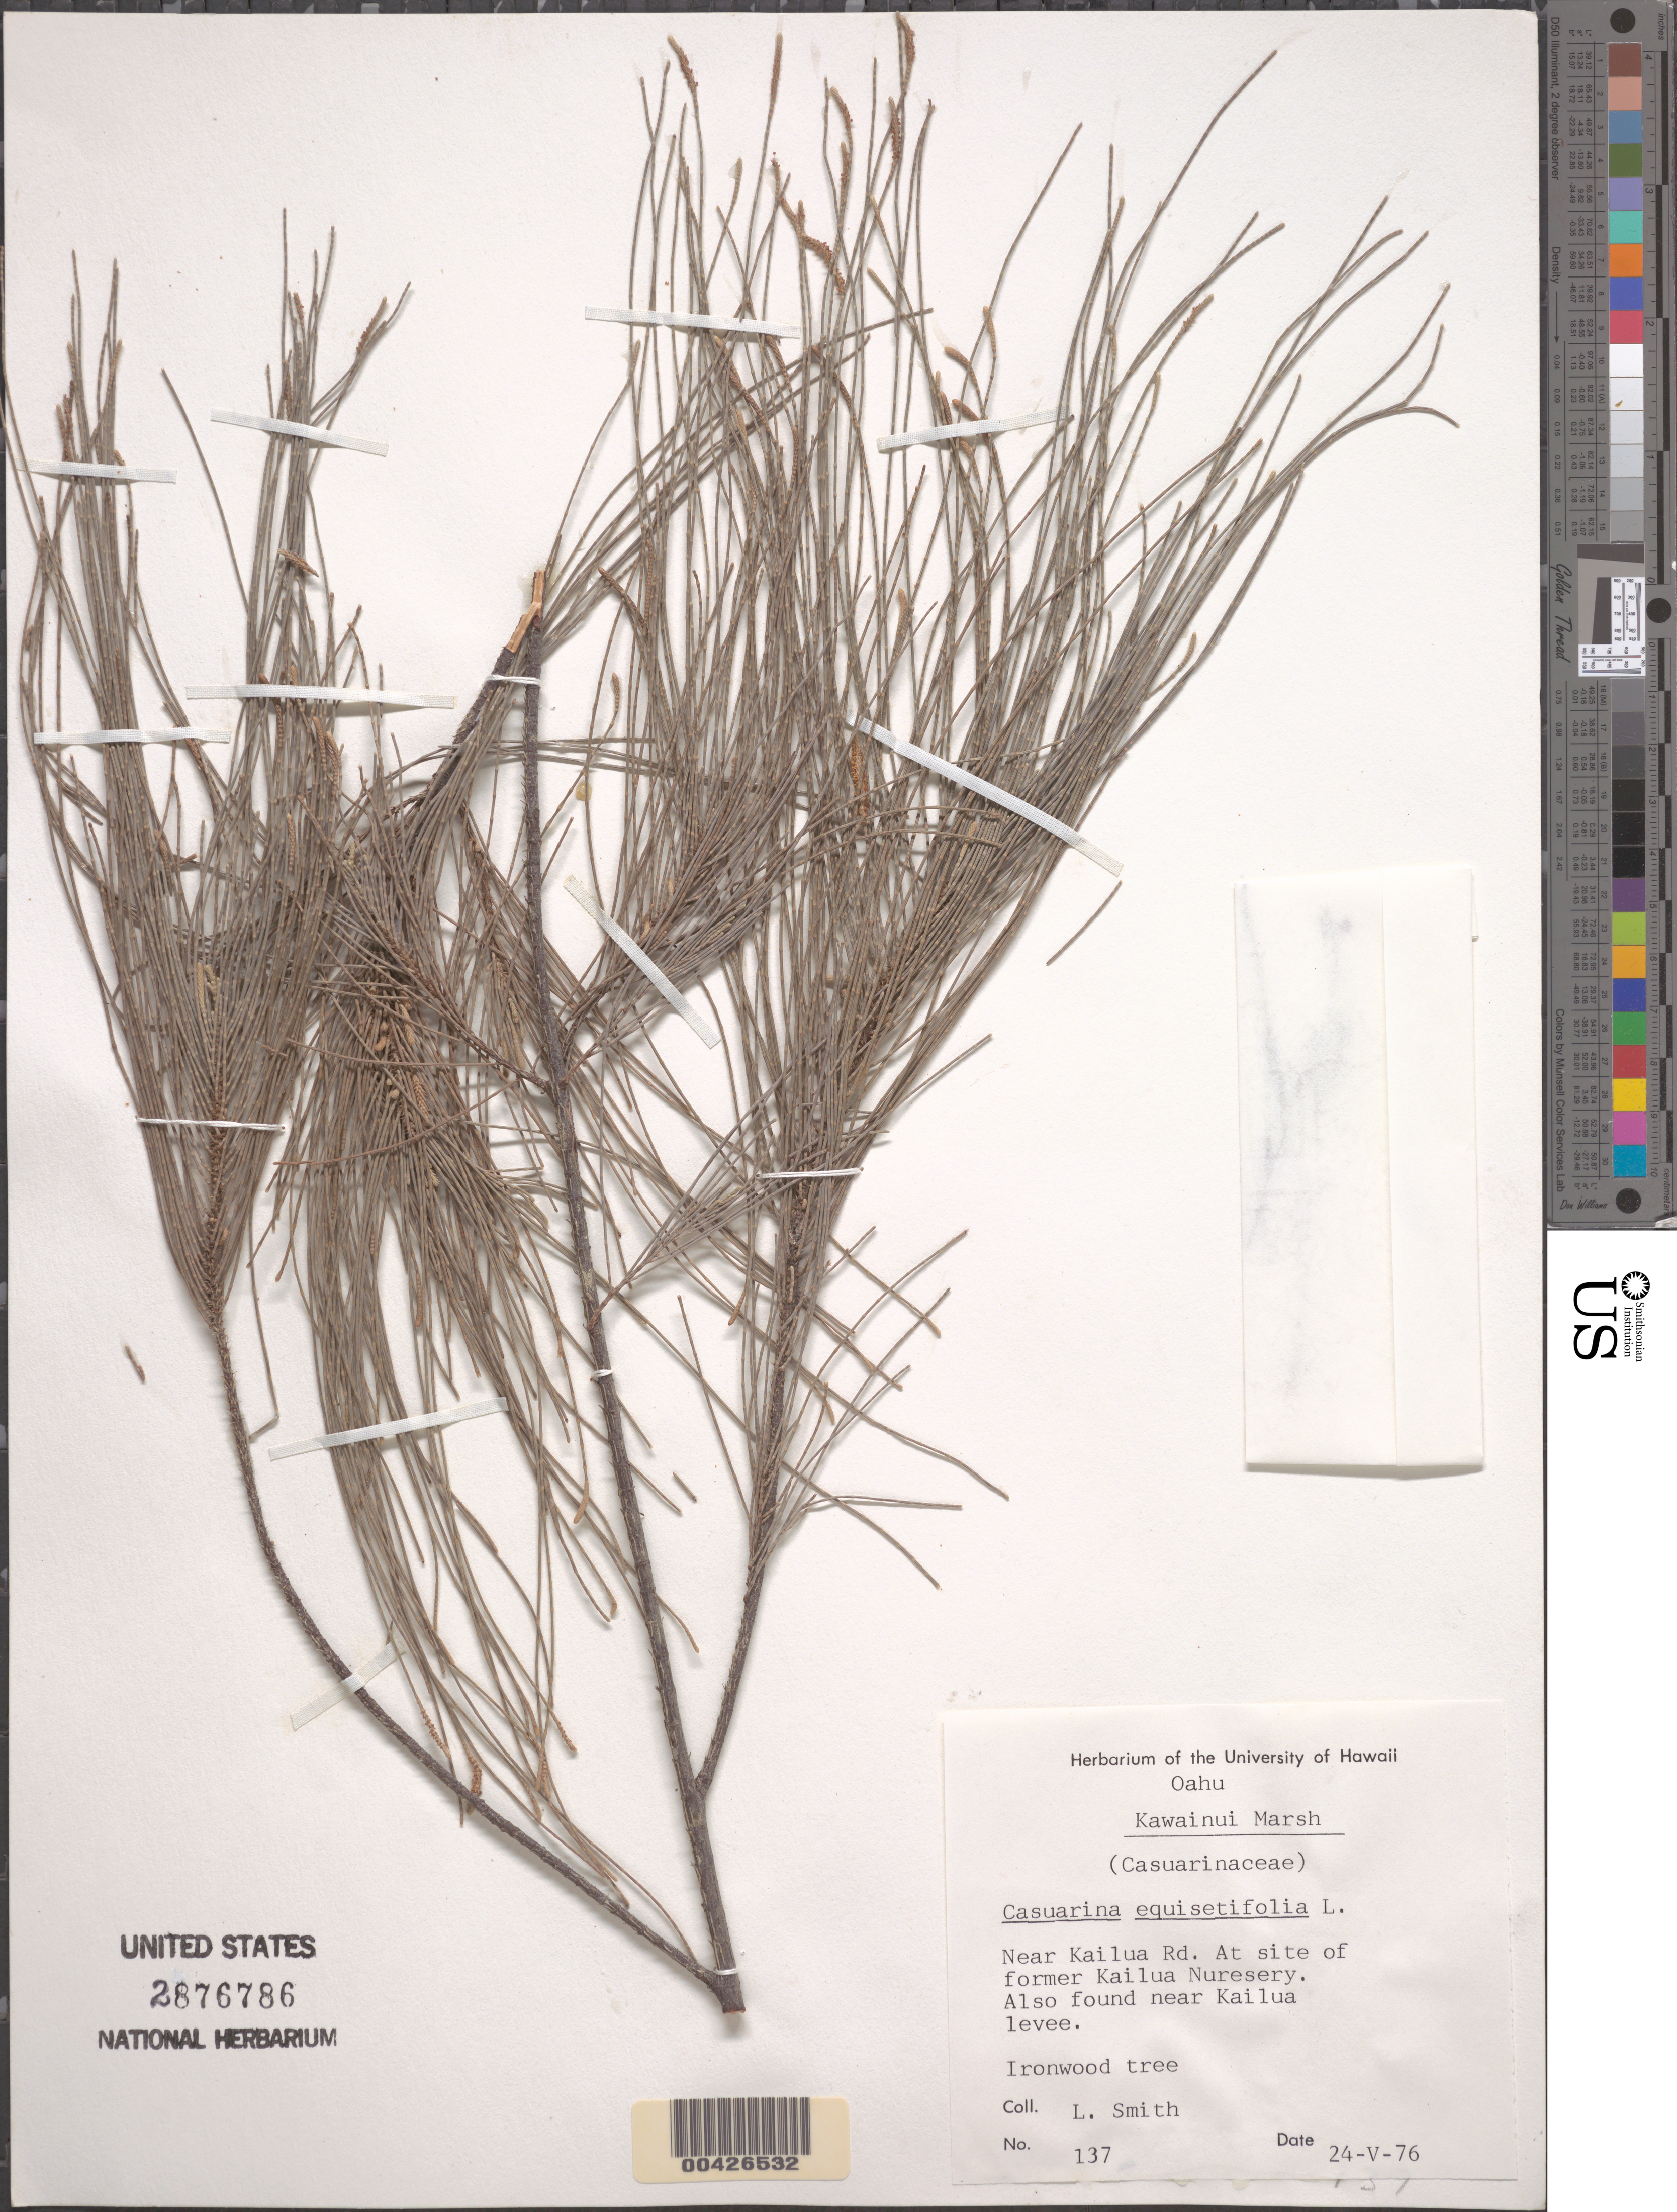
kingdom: Plantae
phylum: Tracheophyta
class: Magnoliopsida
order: Fagales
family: Casuarinaceae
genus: Casuarina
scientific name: Casuarina equisetifolia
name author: L.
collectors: L. Smith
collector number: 137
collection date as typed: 24 May 1976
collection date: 1976-05-24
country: United States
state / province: Hawaii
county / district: Honolulu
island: Oahu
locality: Kawainui Marsh, near Kailua Road. At site of former Kailua Nursery. Also found near Kailua levee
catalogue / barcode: US 2876786